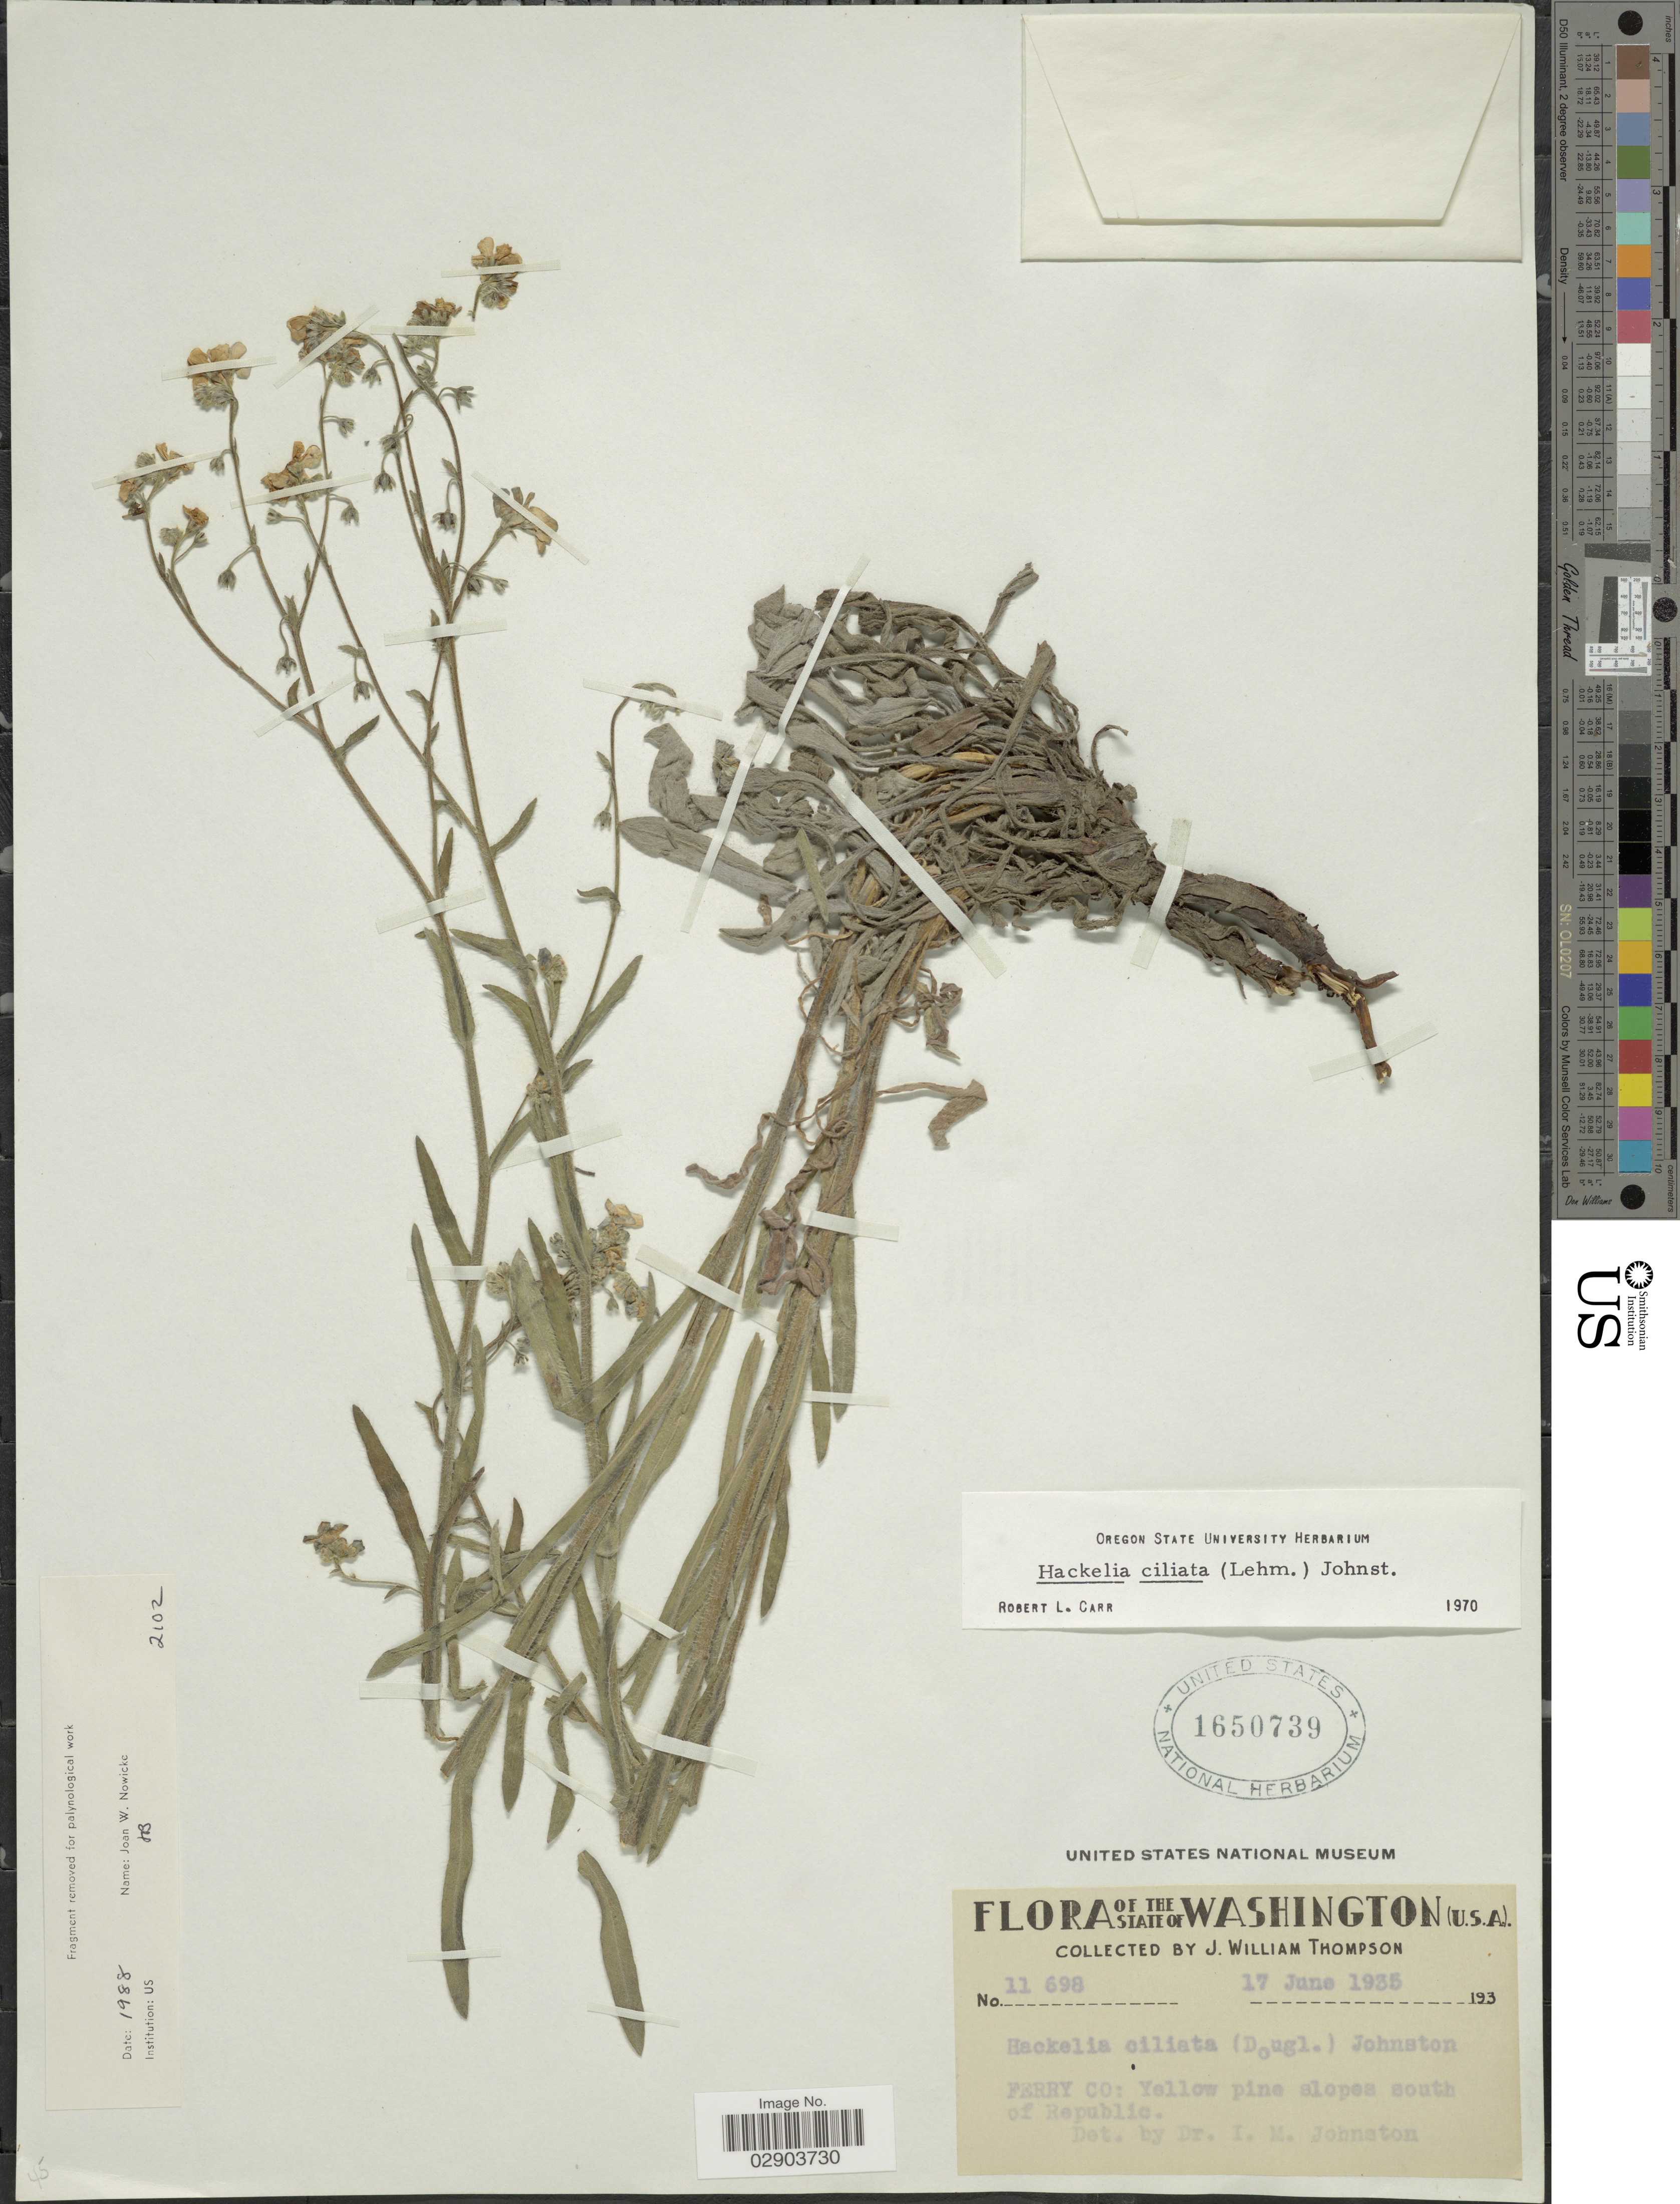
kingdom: Plantae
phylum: Tracheophyta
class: Magnoliopsida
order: Boraginales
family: Boraginaceae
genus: Hackelia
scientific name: Hackelia ciliata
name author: (Douglas ex Lehm.) I.M. Johnst.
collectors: J. W. Thompson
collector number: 11698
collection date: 1935-06-17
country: United States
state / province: Washington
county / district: Ferry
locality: Ferry Co.: Yellow pine slopes south of Republic.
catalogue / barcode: US 1650739